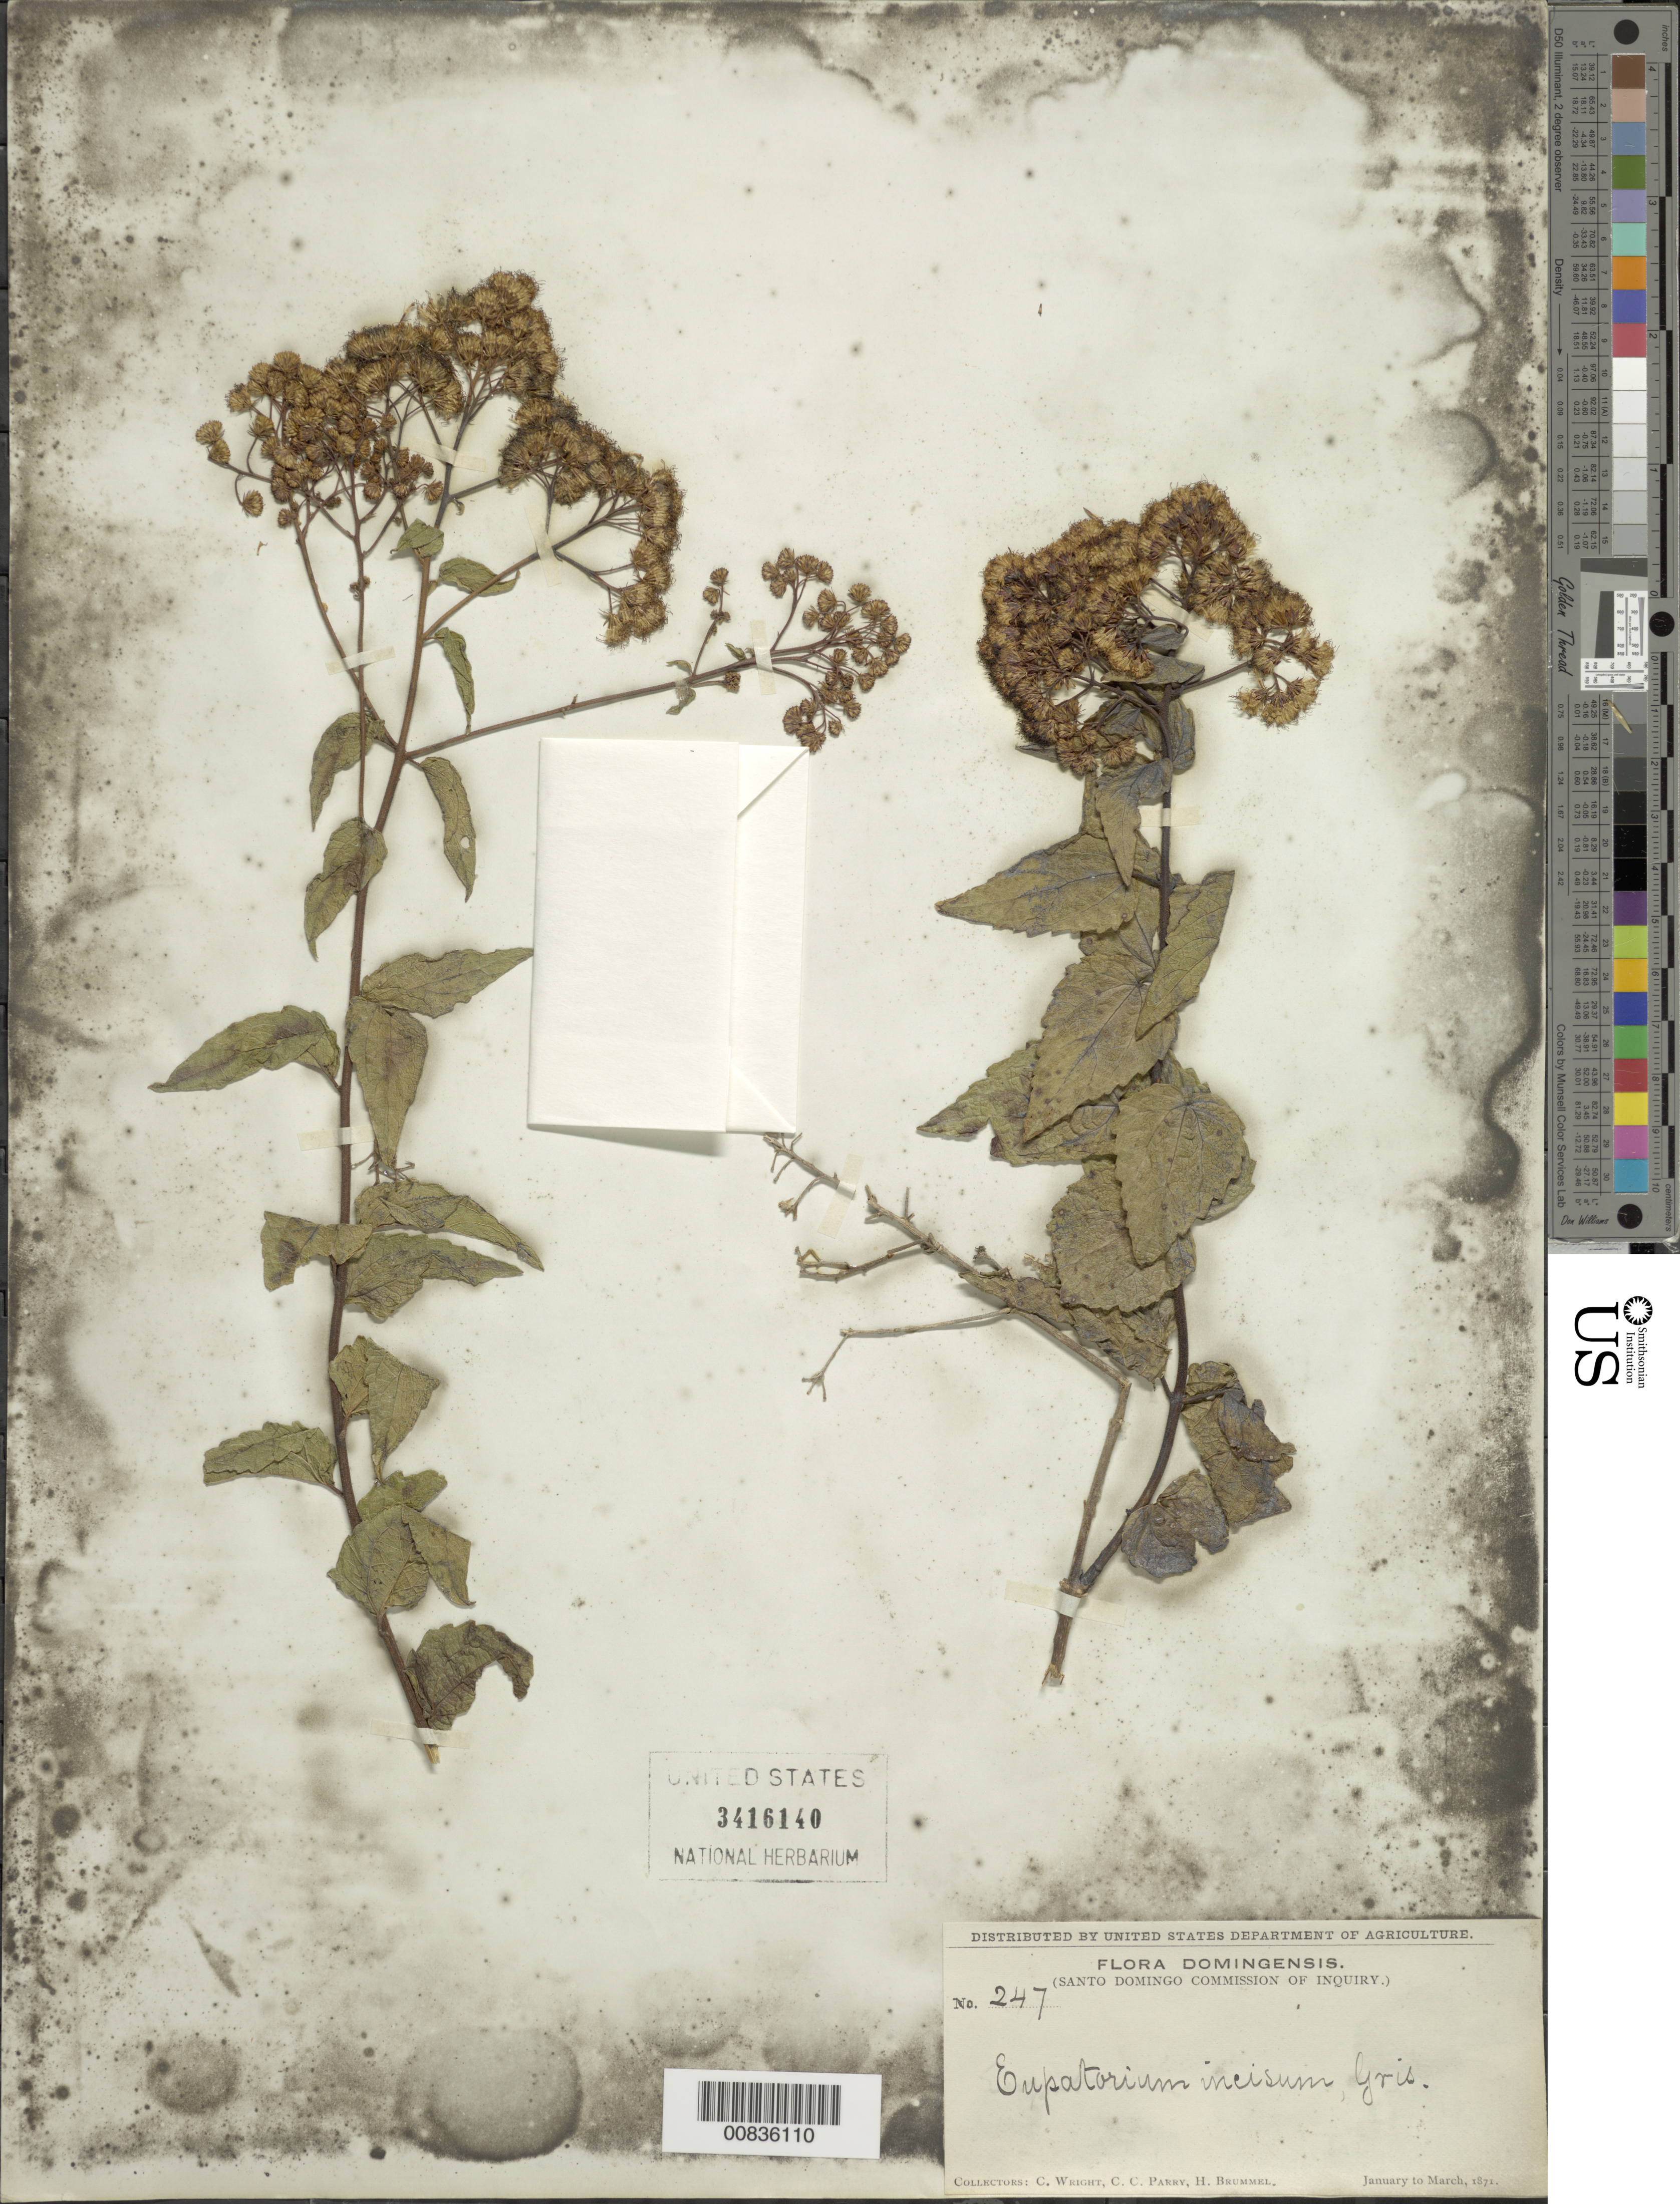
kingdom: Plantae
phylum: Tracheophyta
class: Magnoliopsida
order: Asterales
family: Asteraceae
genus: Koanophyllon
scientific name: Koanophyllon incisum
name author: R.M. King & H. Rob.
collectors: C. Wright, C. C. Parry & H. Brummel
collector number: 247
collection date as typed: Jan 1871 to -- Mar 1871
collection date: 1871-01/1871-03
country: Dominican Republic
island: Hispaniola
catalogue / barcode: US 3416140